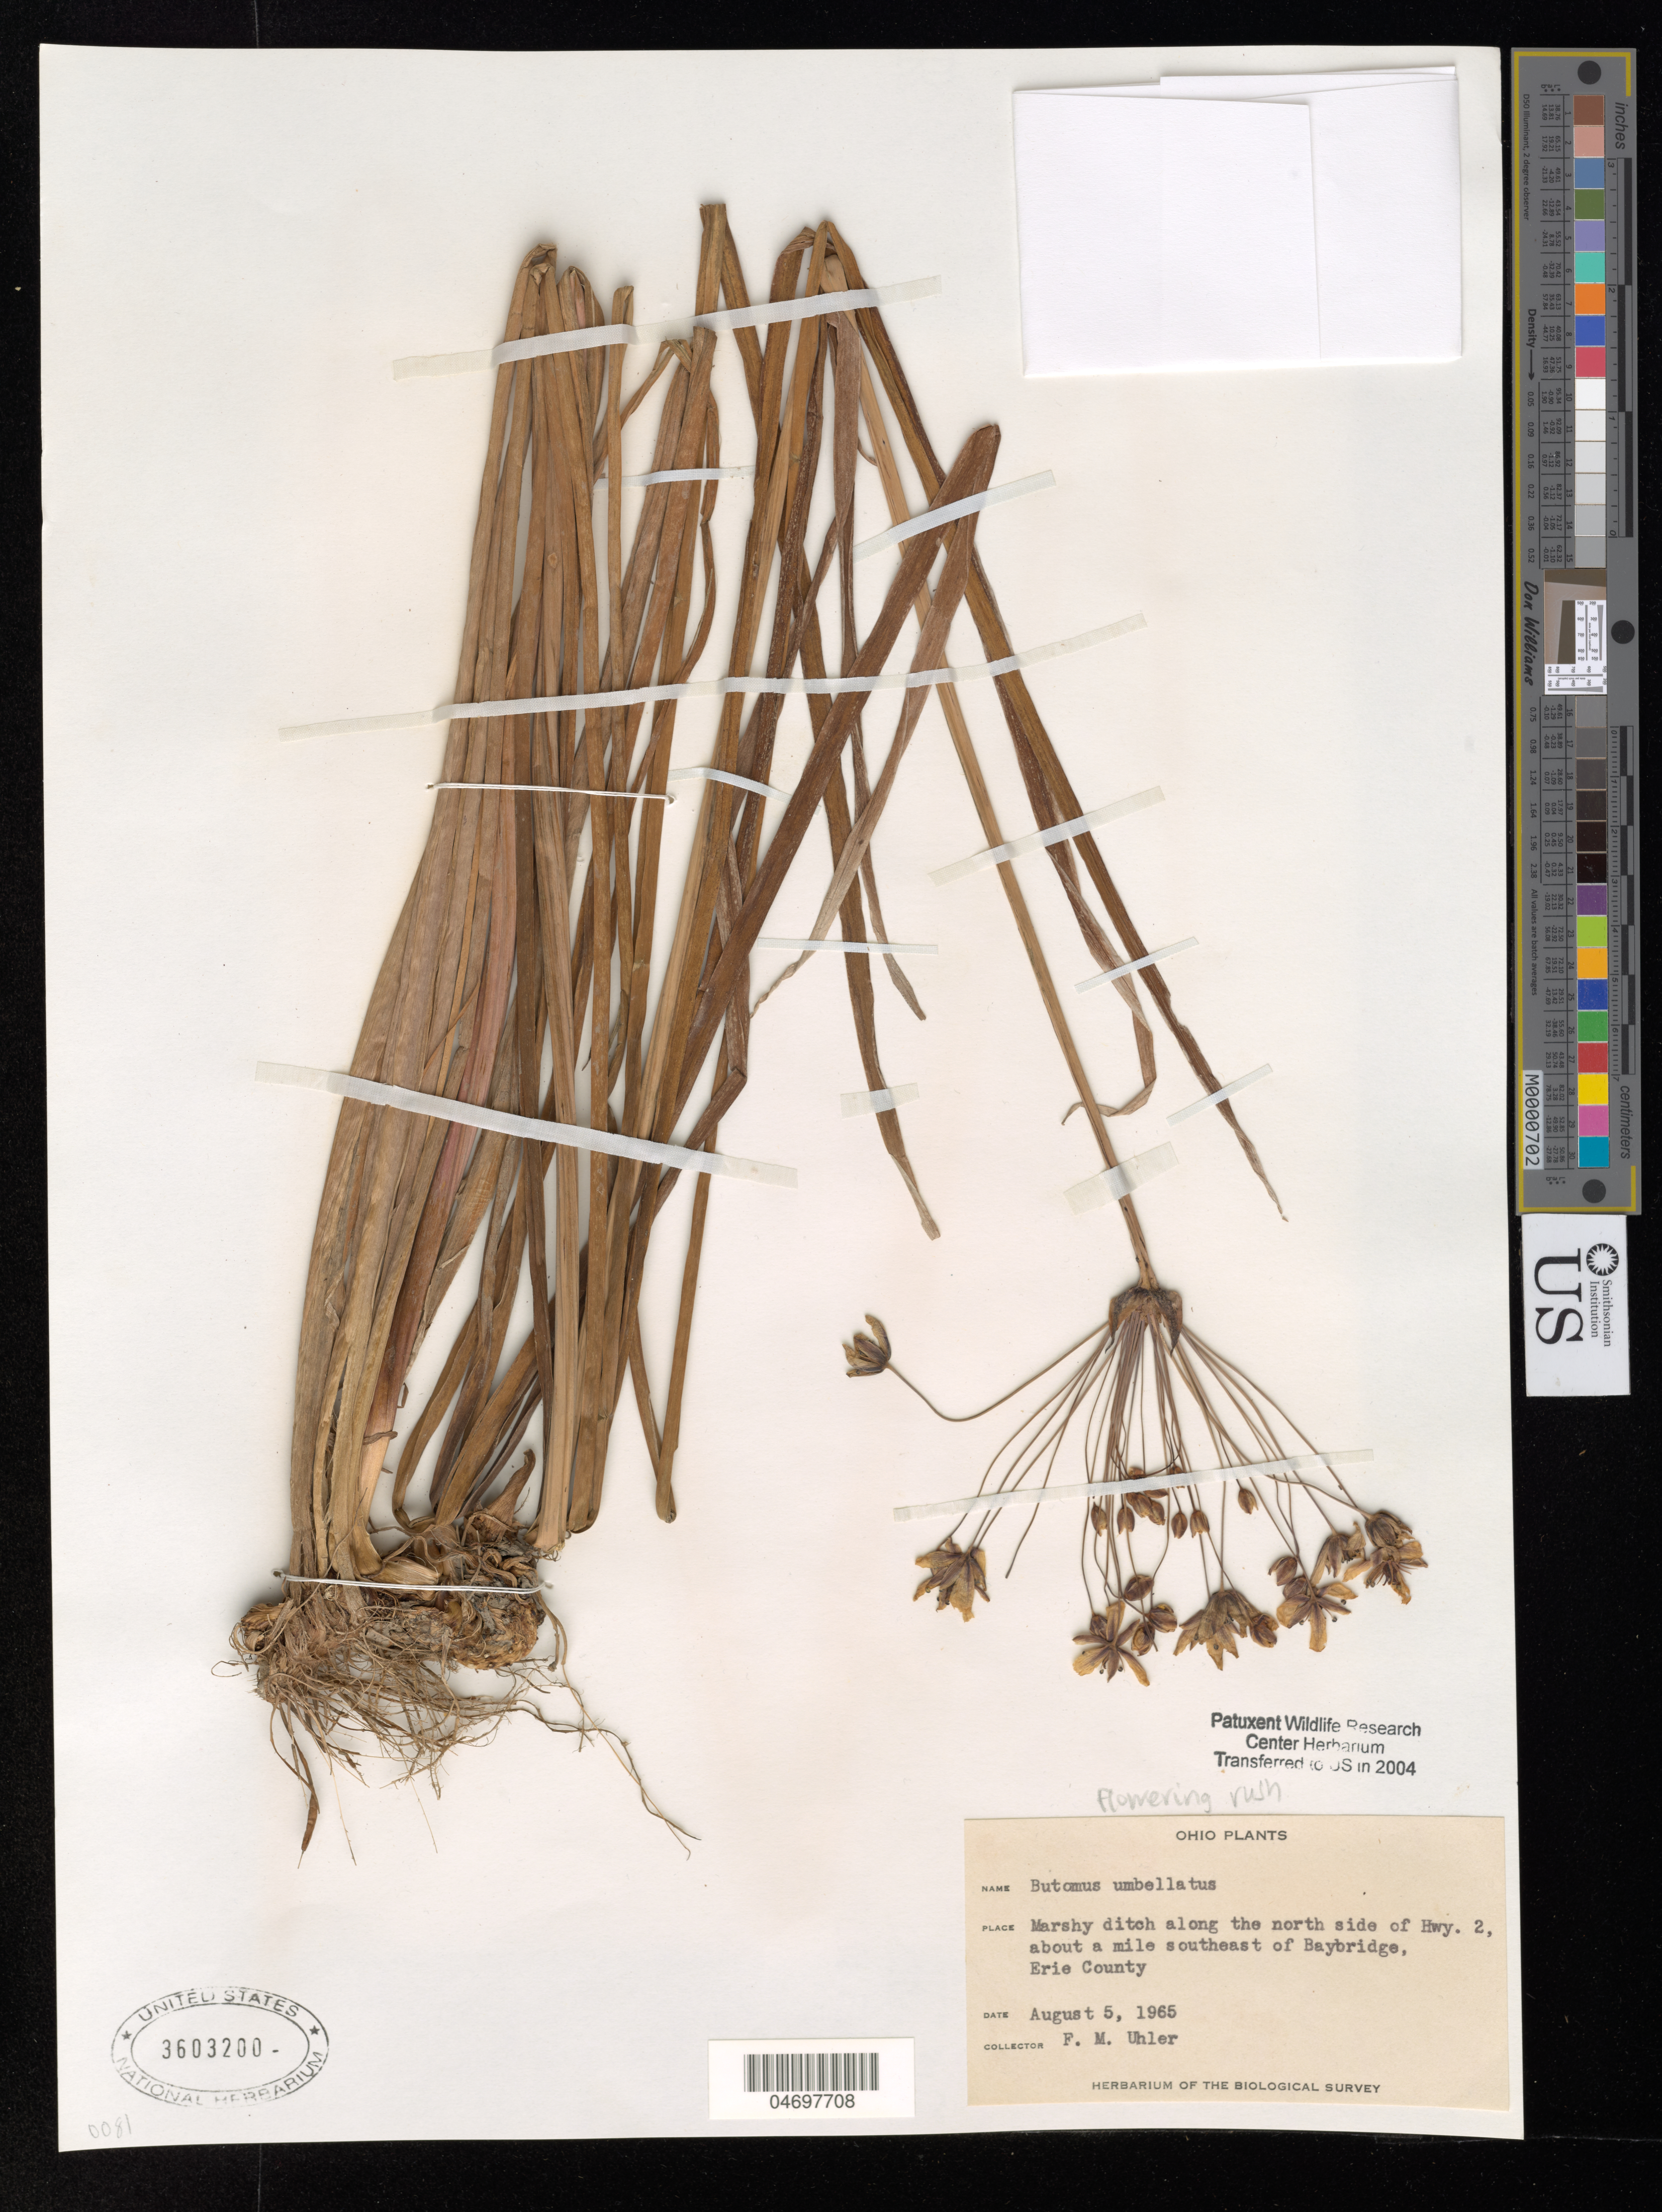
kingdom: Plantae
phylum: Tracheophyta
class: Liliopsida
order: Alismatales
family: Butomaceae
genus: Butomus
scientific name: Butomus umbellatus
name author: L.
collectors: F. Uhler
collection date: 1965-08-05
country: United States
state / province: Ohio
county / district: Erie Co.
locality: N side of Hwy 2, about a mile SE of Baybridge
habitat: Marshy ditch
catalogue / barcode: US 3603200